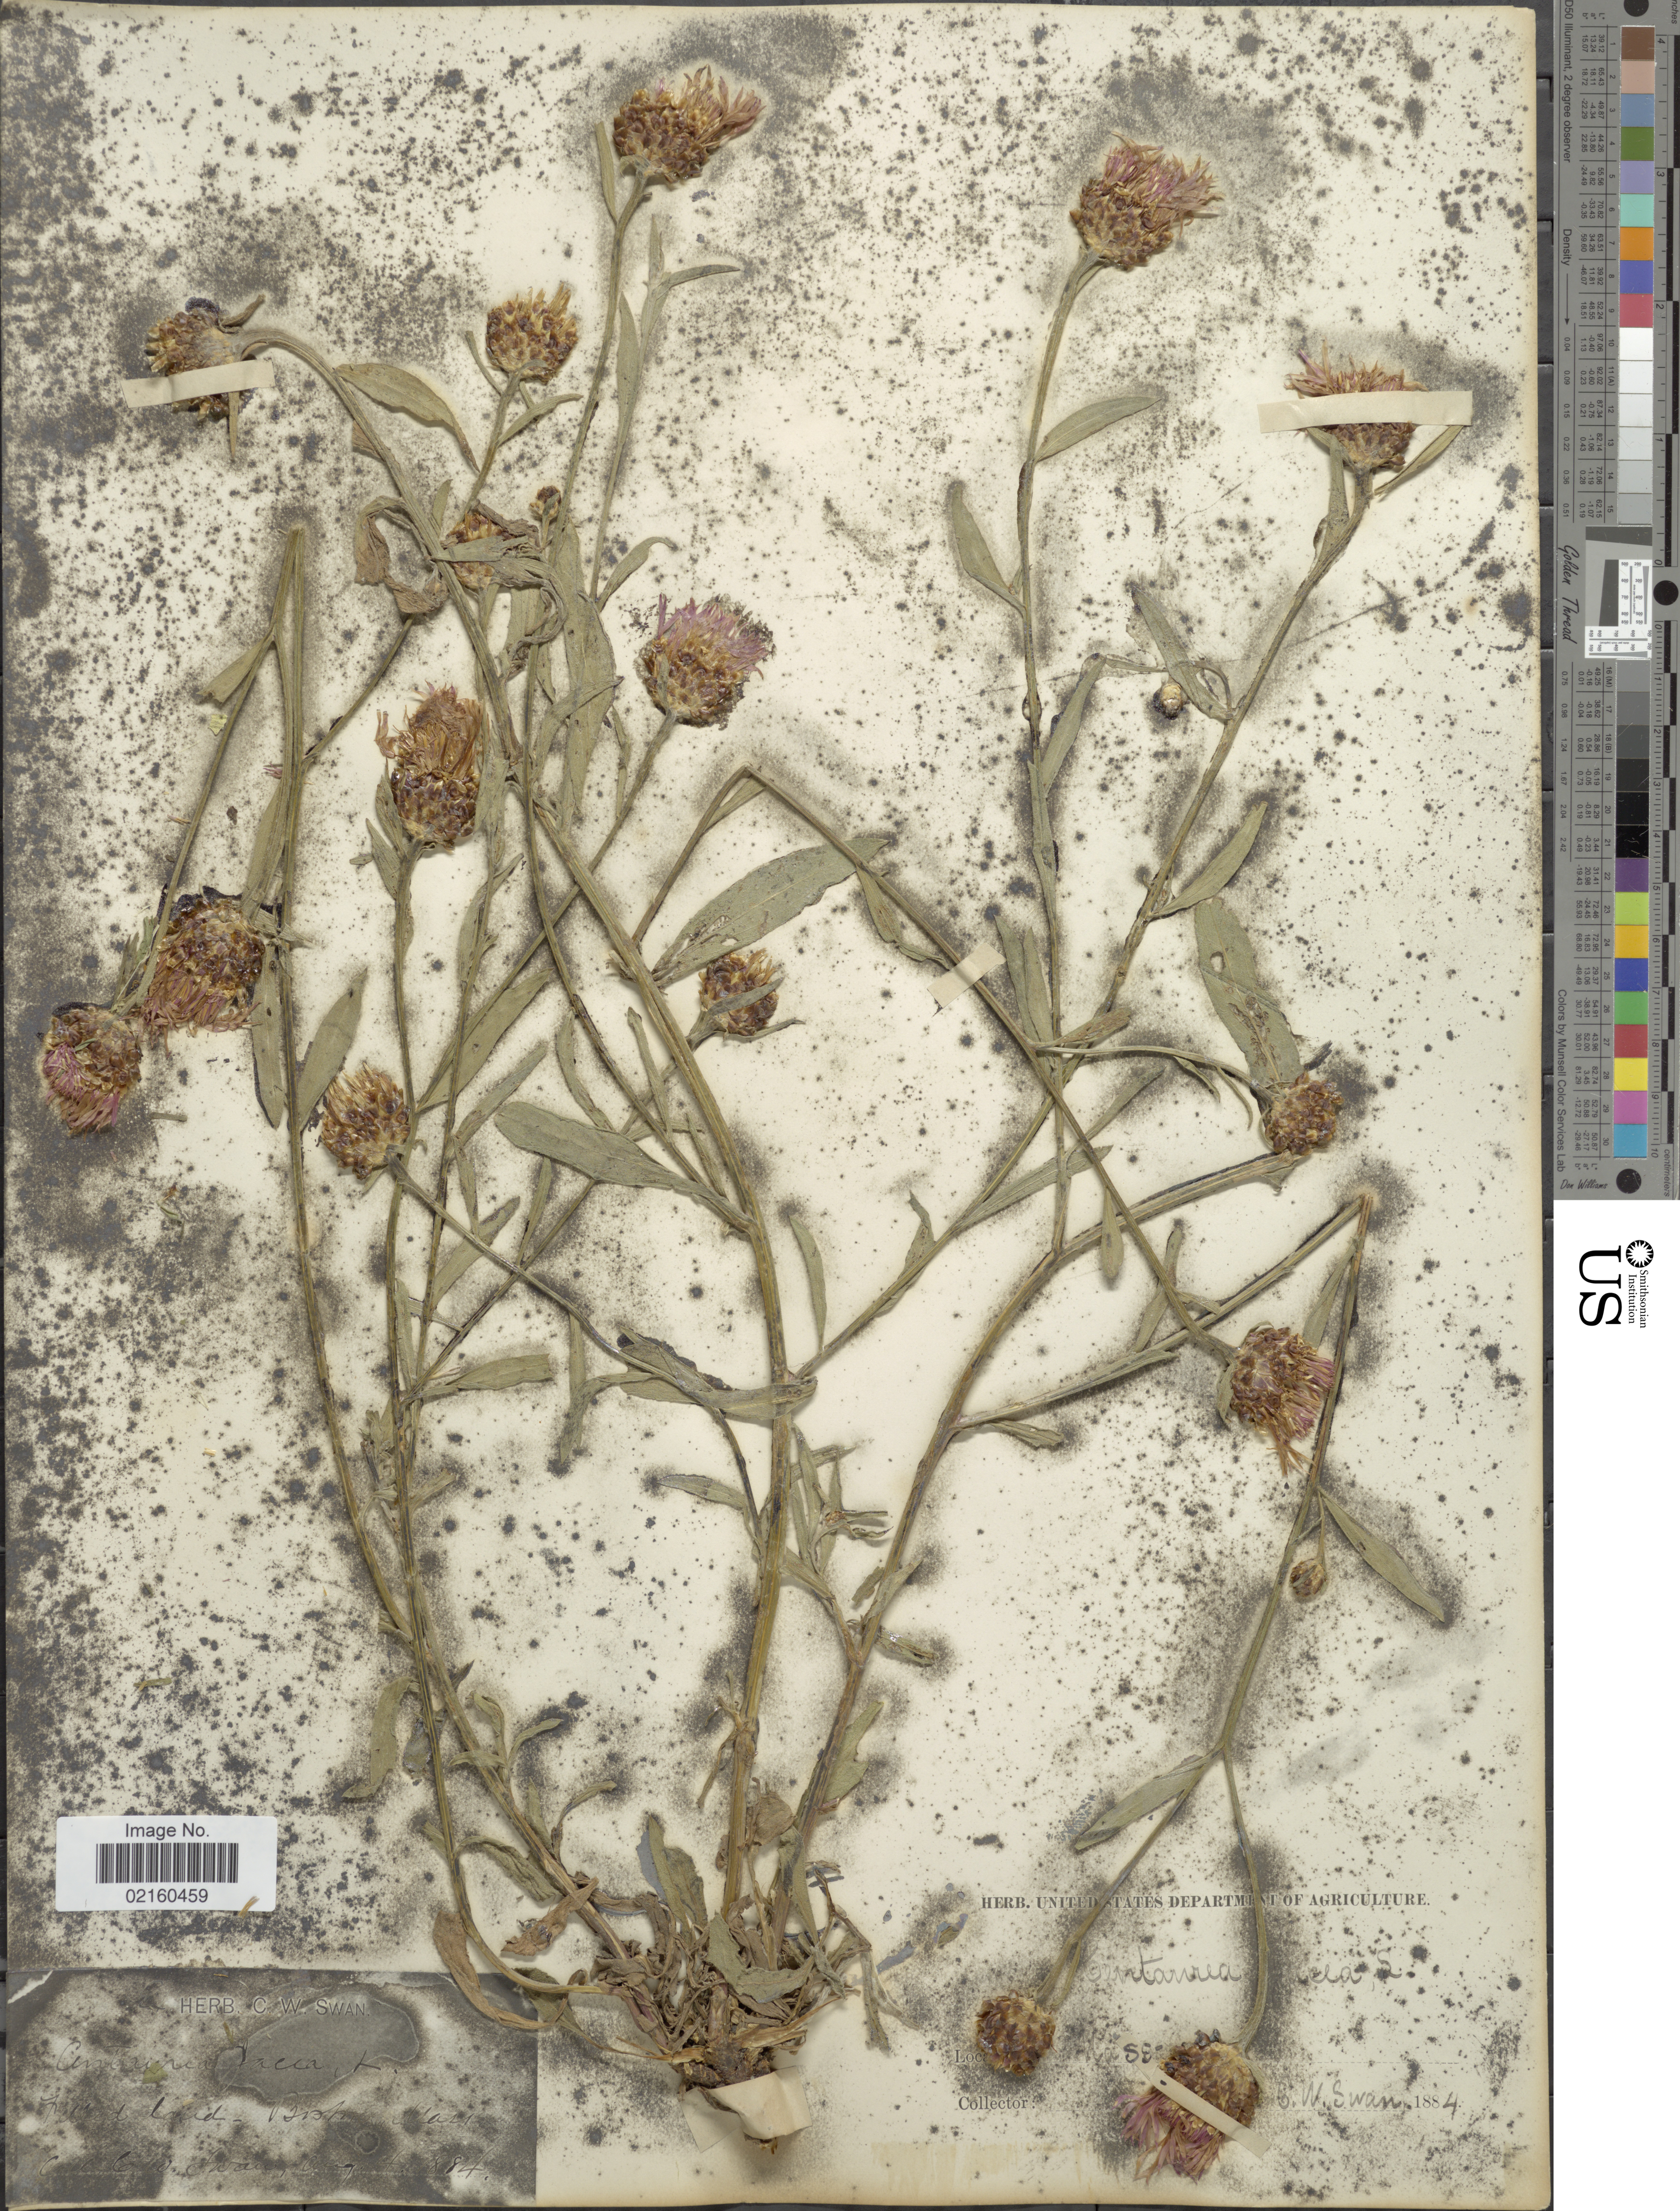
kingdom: Plantae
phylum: Tracheophyta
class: Magnoliopsida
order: Asterales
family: Asteraceae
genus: Centaurea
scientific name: Centaurea jacea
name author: L.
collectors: C. Swan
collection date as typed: Transcribed d/m/y: 48/4/1884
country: United States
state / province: Massachusetts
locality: Mass.